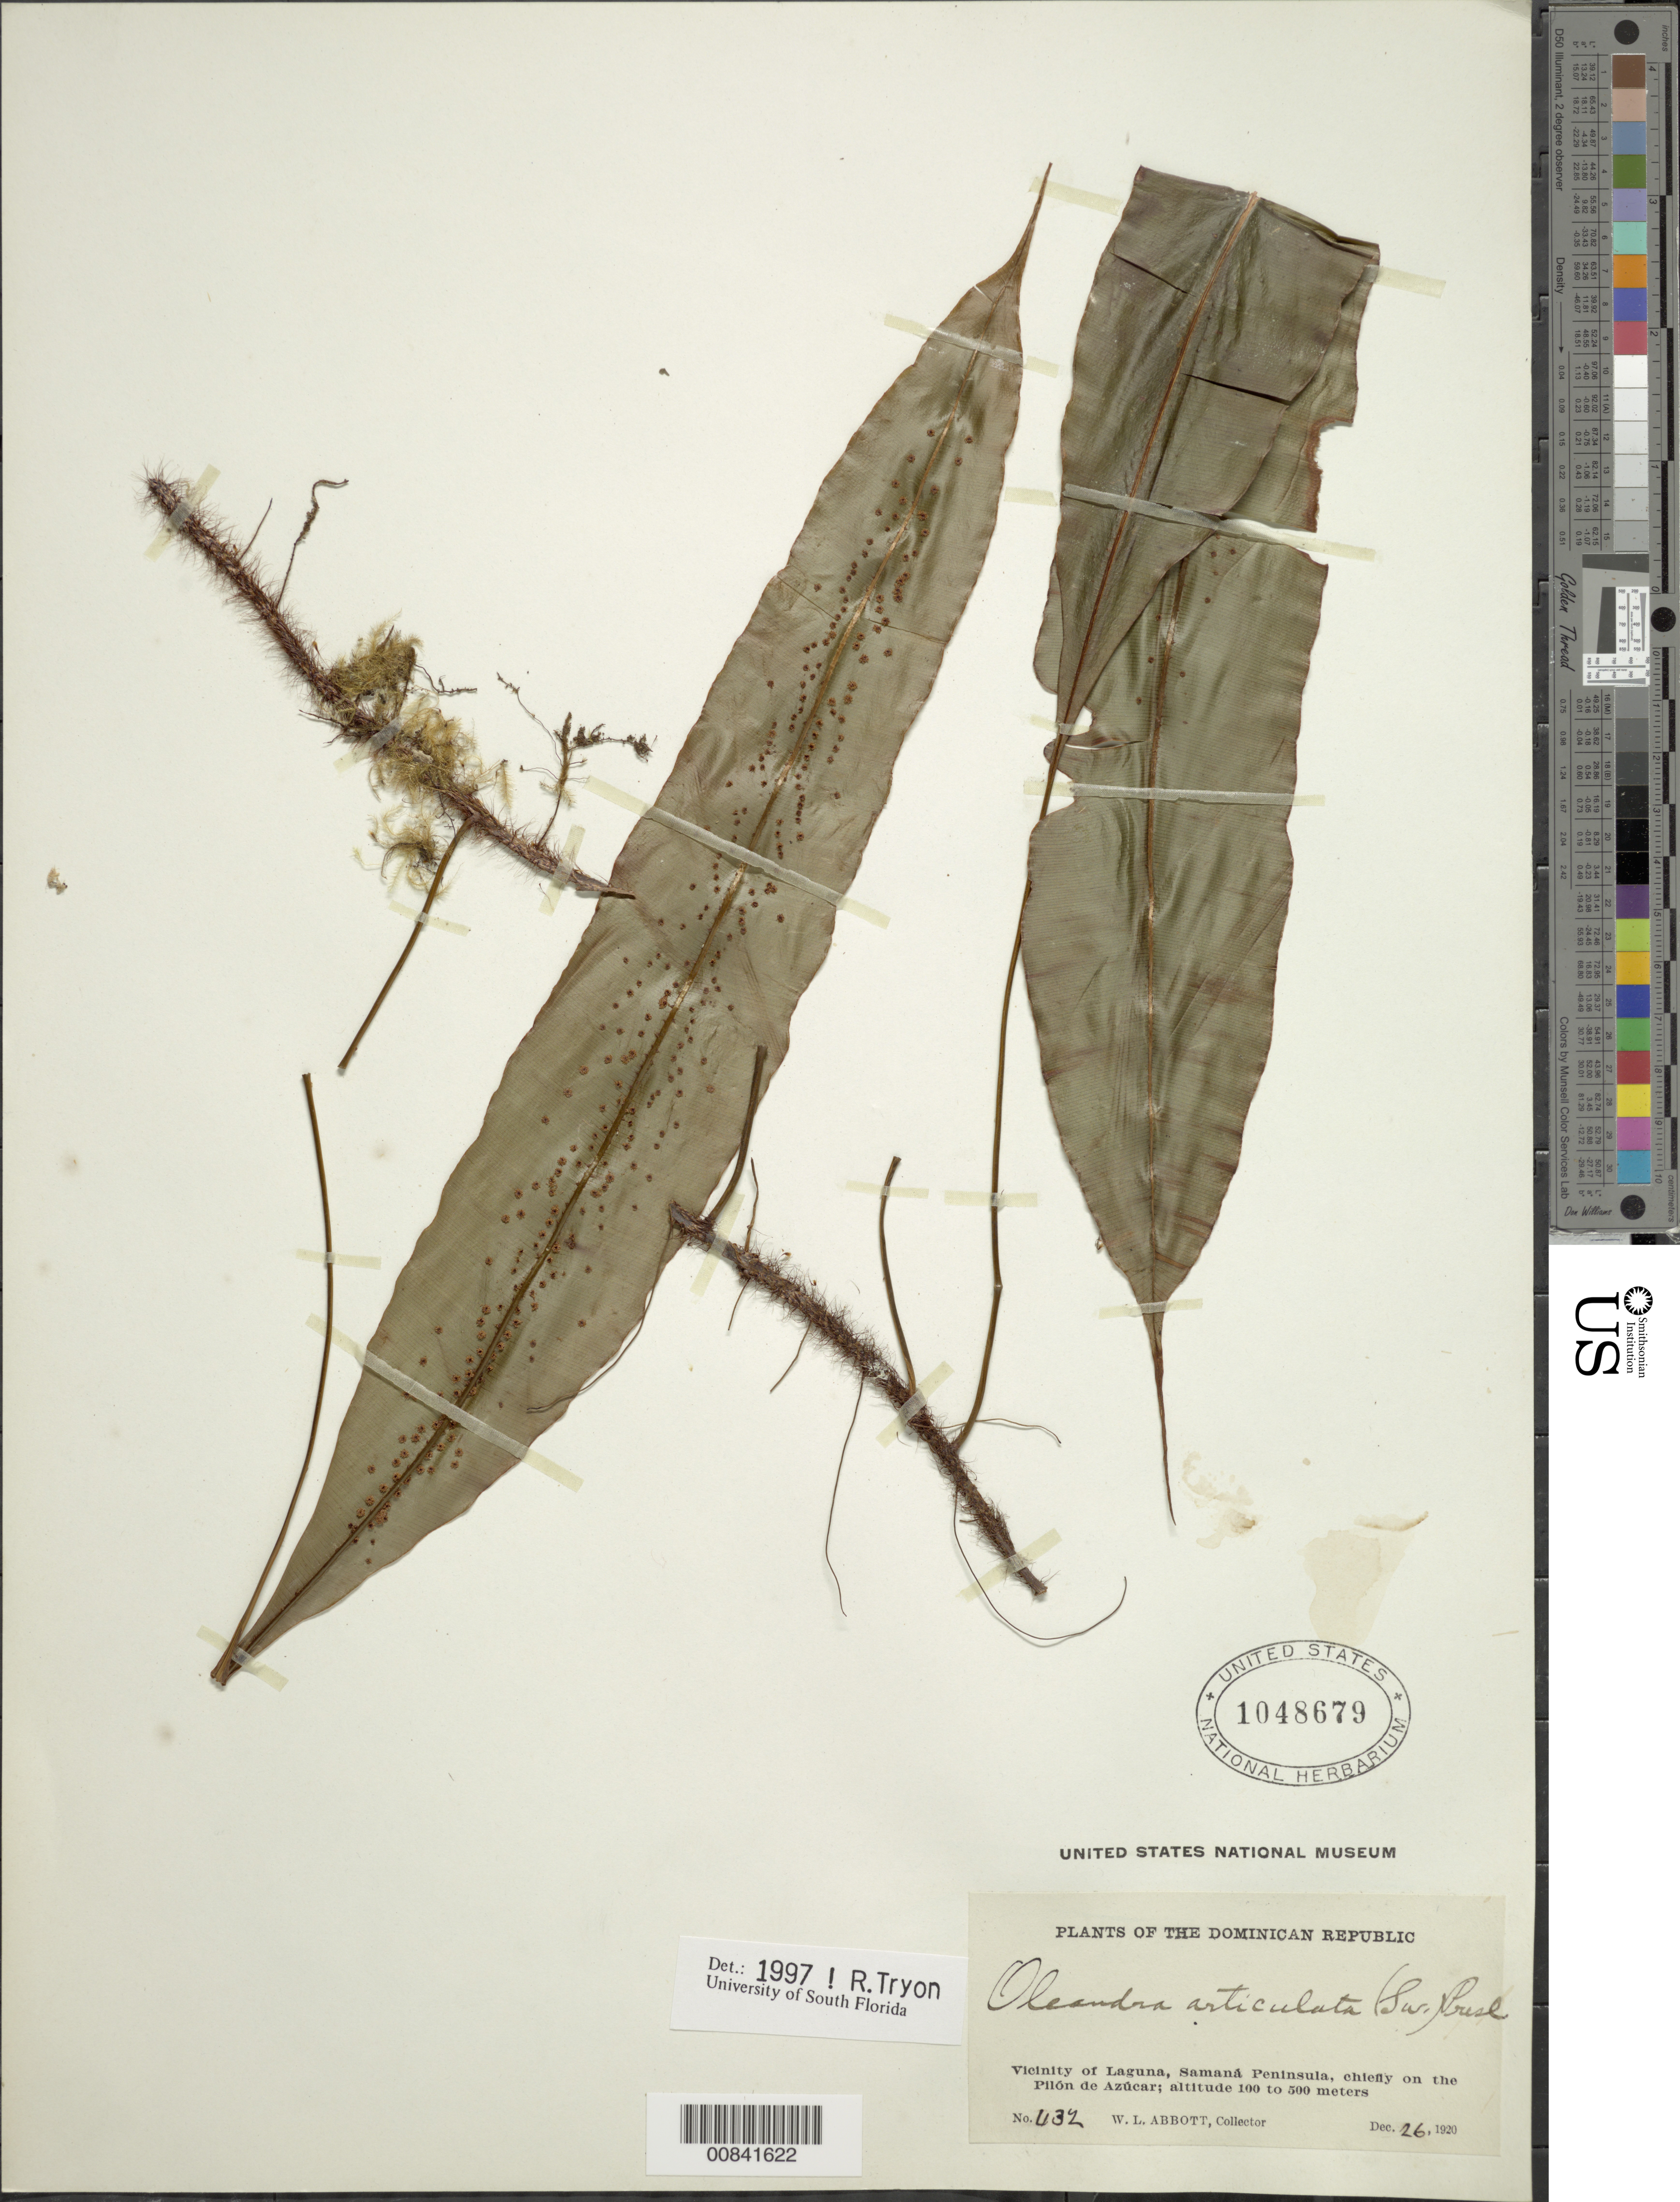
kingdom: Plantae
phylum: Tracheophyta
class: Polypodiopsida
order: Polypodiales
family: Oleandraceae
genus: Oleandra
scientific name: Oleandra articulata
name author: (Sw.) C. Presl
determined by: Tryon, Rolla M., Jr.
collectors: W. L. Abbott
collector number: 432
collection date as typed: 26 Dec 1920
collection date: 1920-12-26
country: Dominican Republic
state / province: Samana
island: Hispaniola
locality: Samaná Peninsula, vicinity Laguna, chiefly on the Pilón de Azúcar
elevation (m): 100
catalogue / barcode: US 1048679